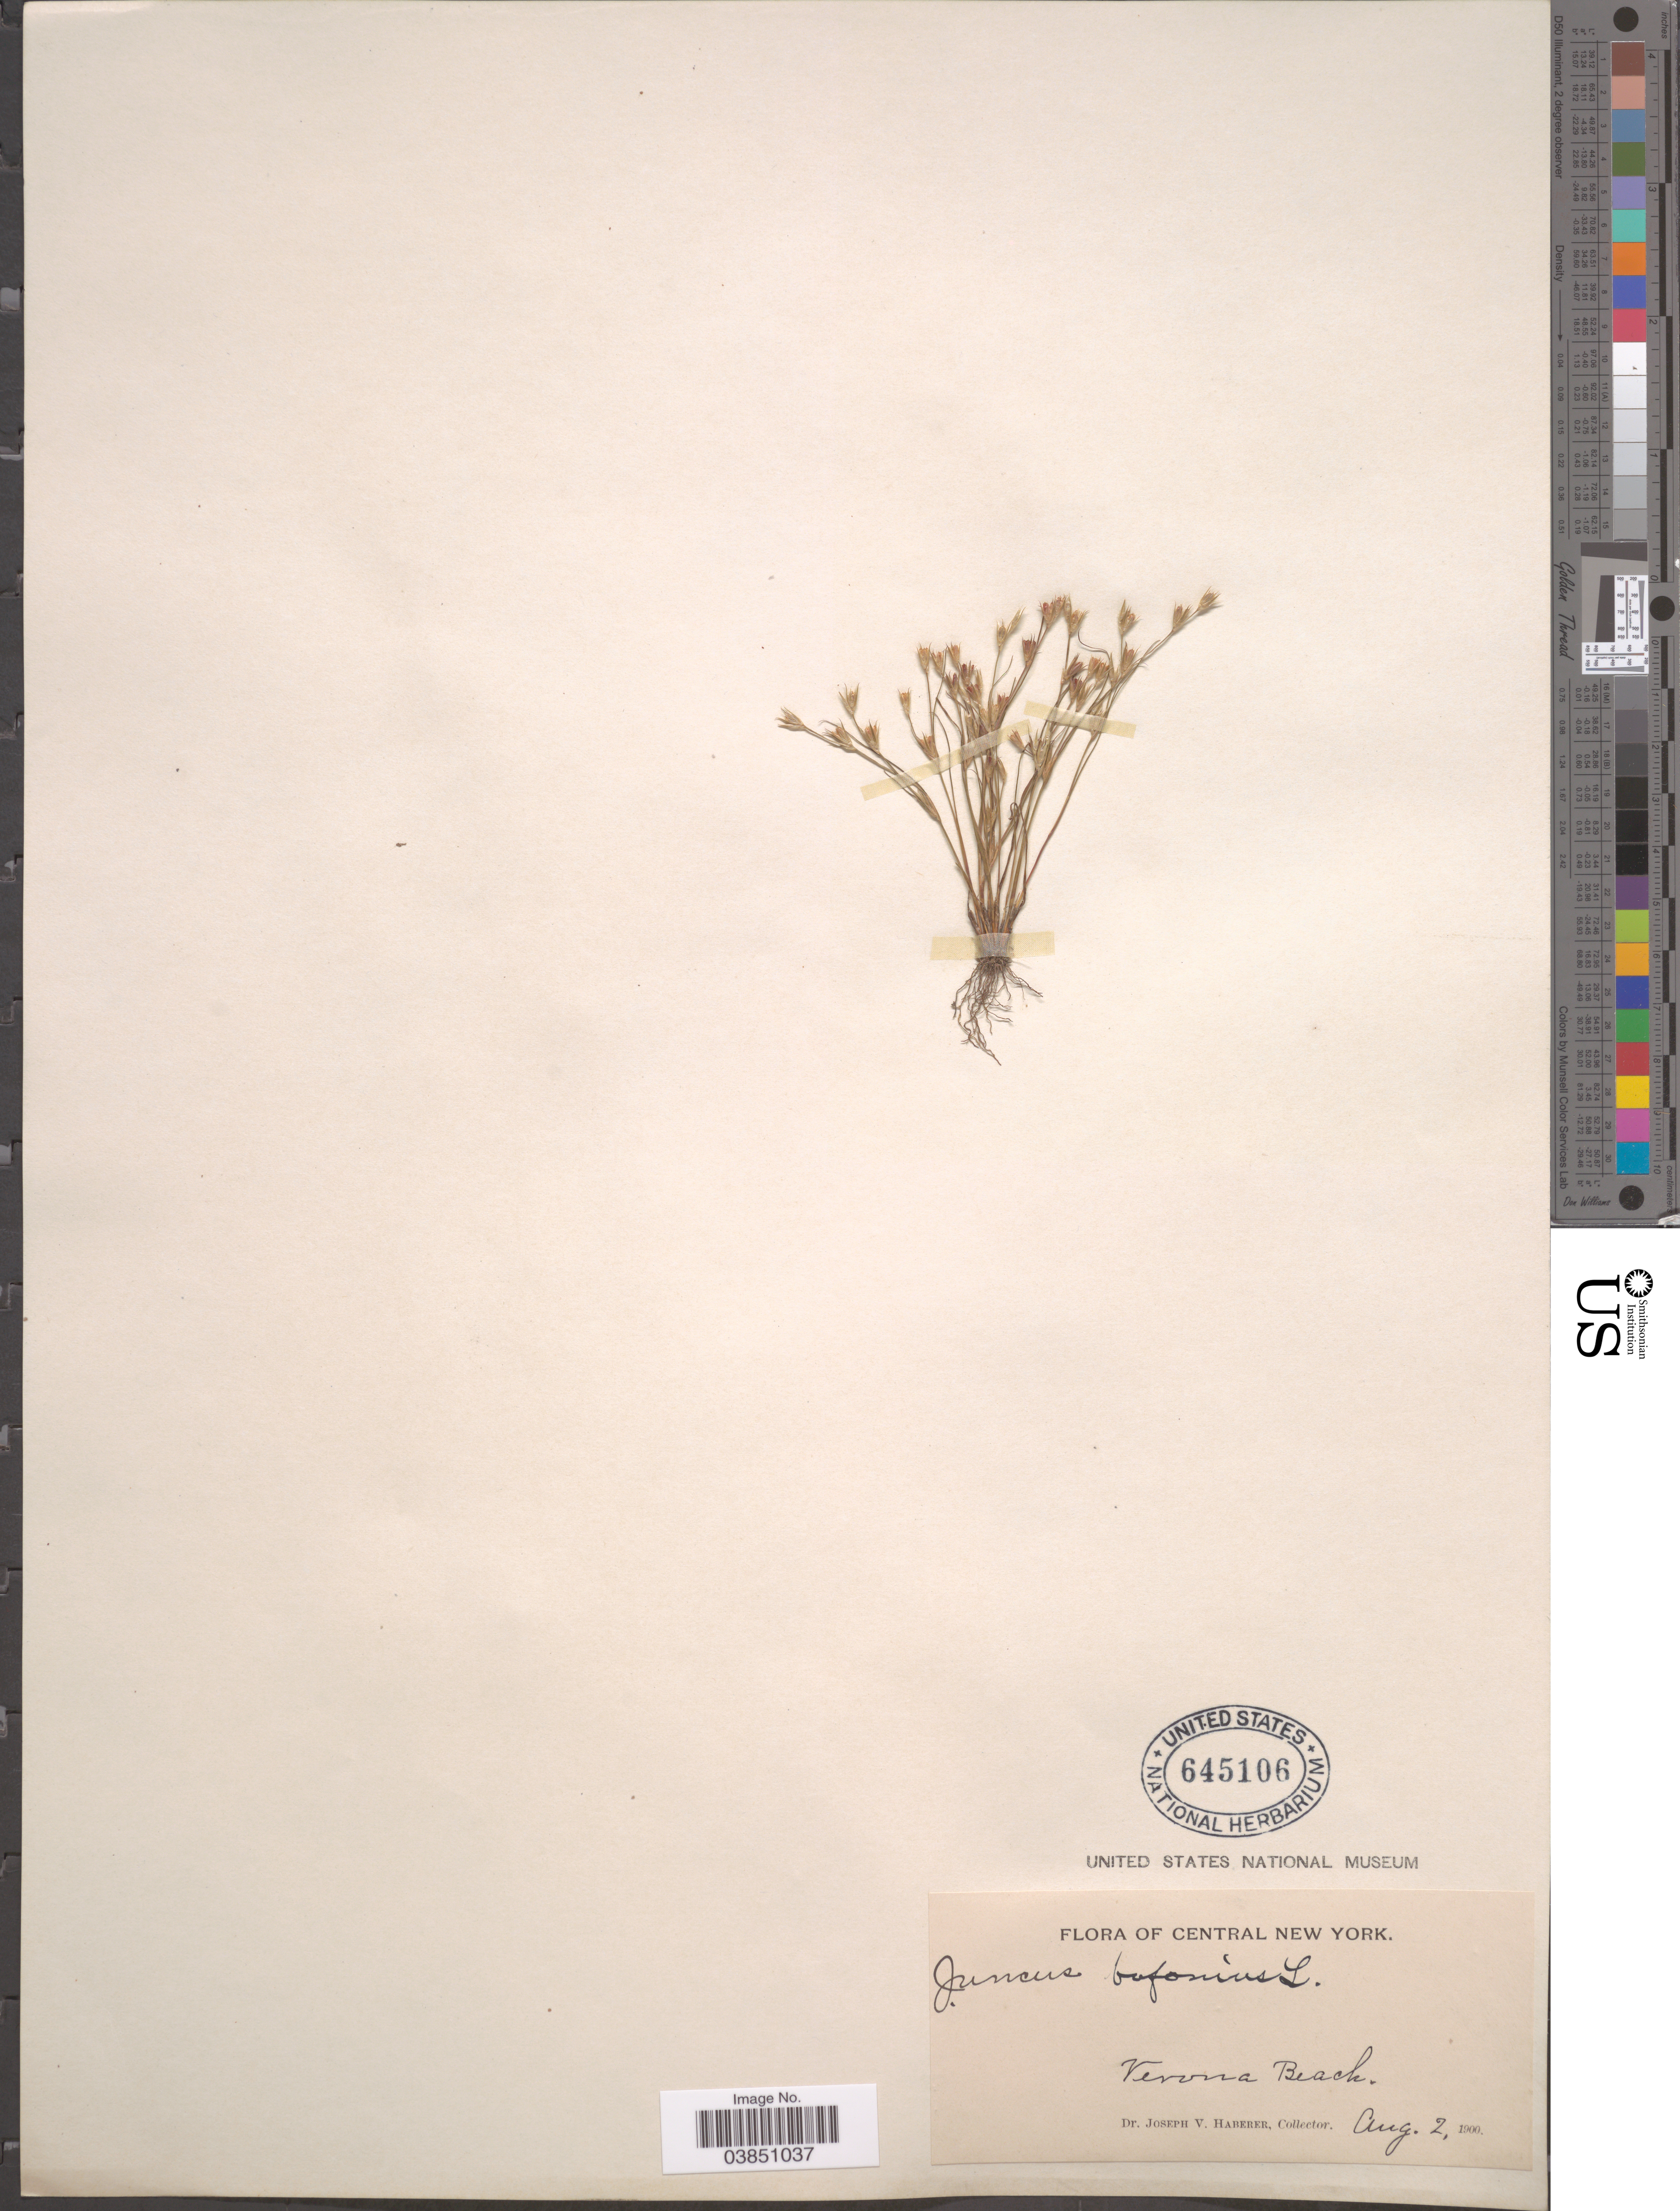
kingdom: Plantae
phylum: Tracheophyta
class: Liliopsida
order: Poales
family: Juncaceae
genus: Juncus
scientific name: Juncus bufonius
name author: L.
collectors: J. V. Haberer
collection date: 1900-08-02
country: United States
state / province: New York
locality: Central New York. Verona Beach.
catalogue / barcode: US 645106